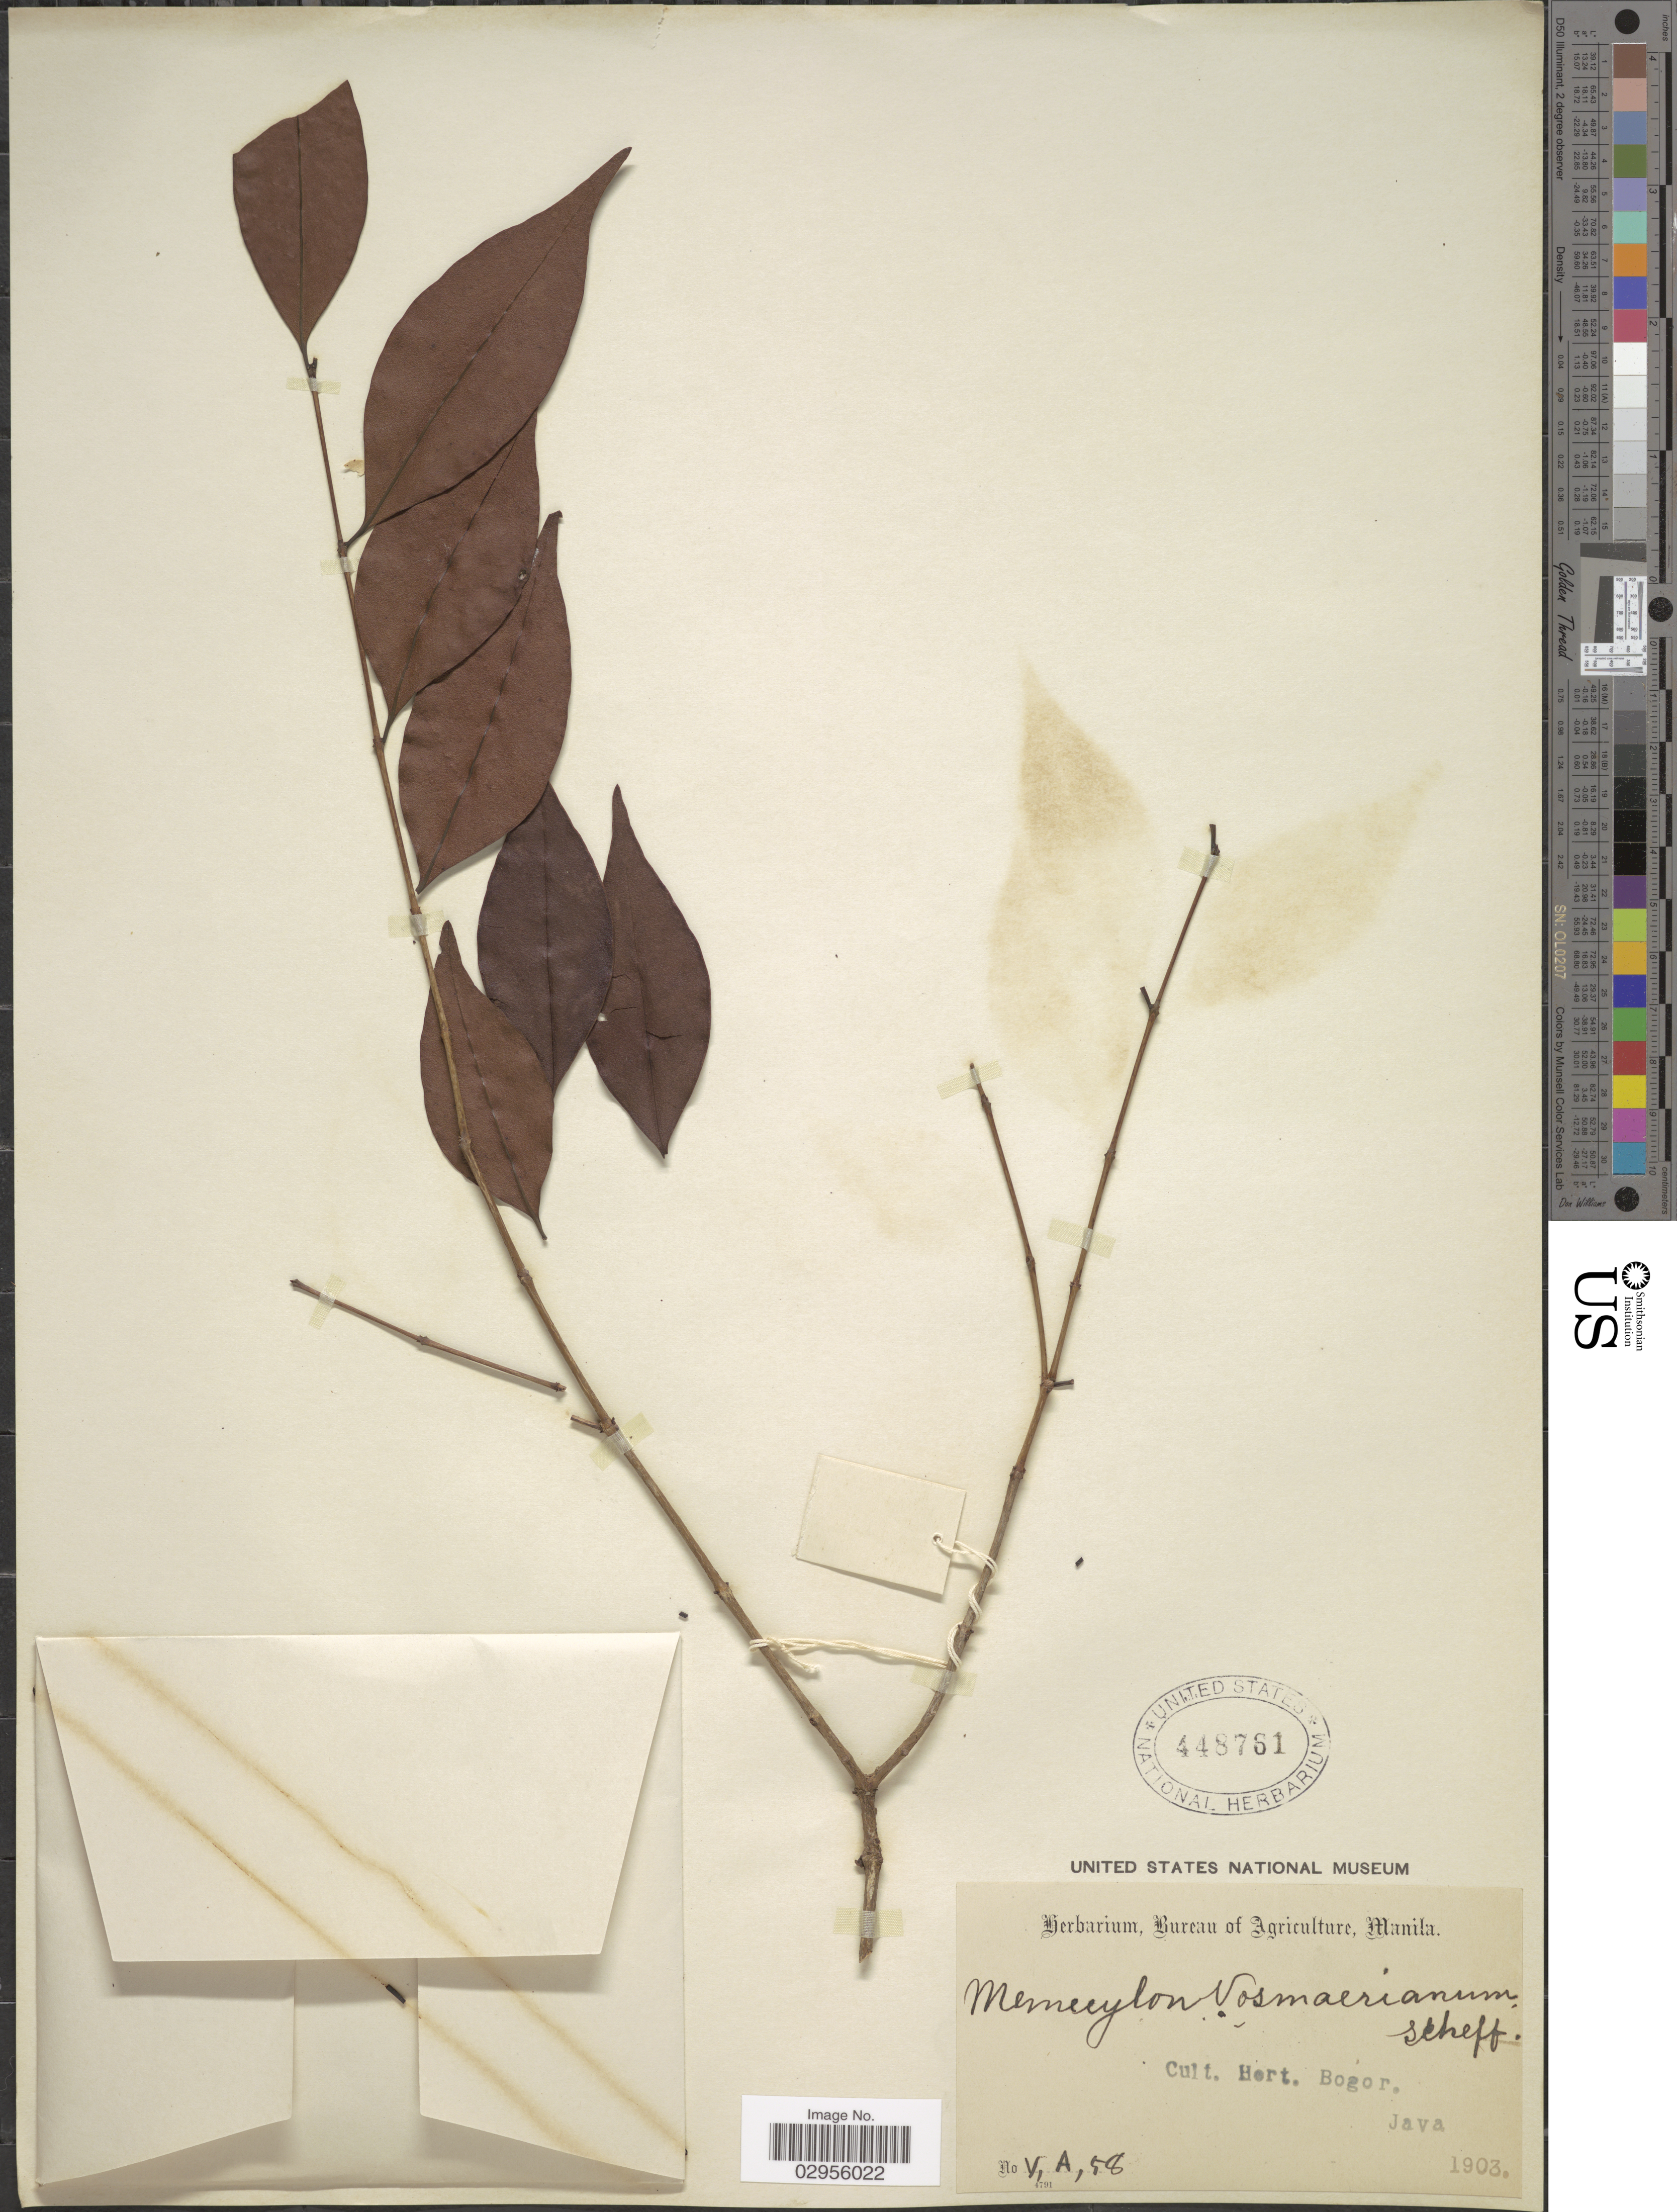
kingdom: Plantae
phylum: Tracheophyta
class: Magnoliopsida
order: Myrtales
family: Melastomataceae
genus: Memecylon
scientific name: Memecylon vosmaerianum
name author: Scheff.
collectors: ex Herb. Bur. Agric. Manila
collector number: VA58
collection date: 1903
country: Indonesia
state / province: Java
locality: Cult. Hort. Bogor.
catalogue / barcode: US 448761